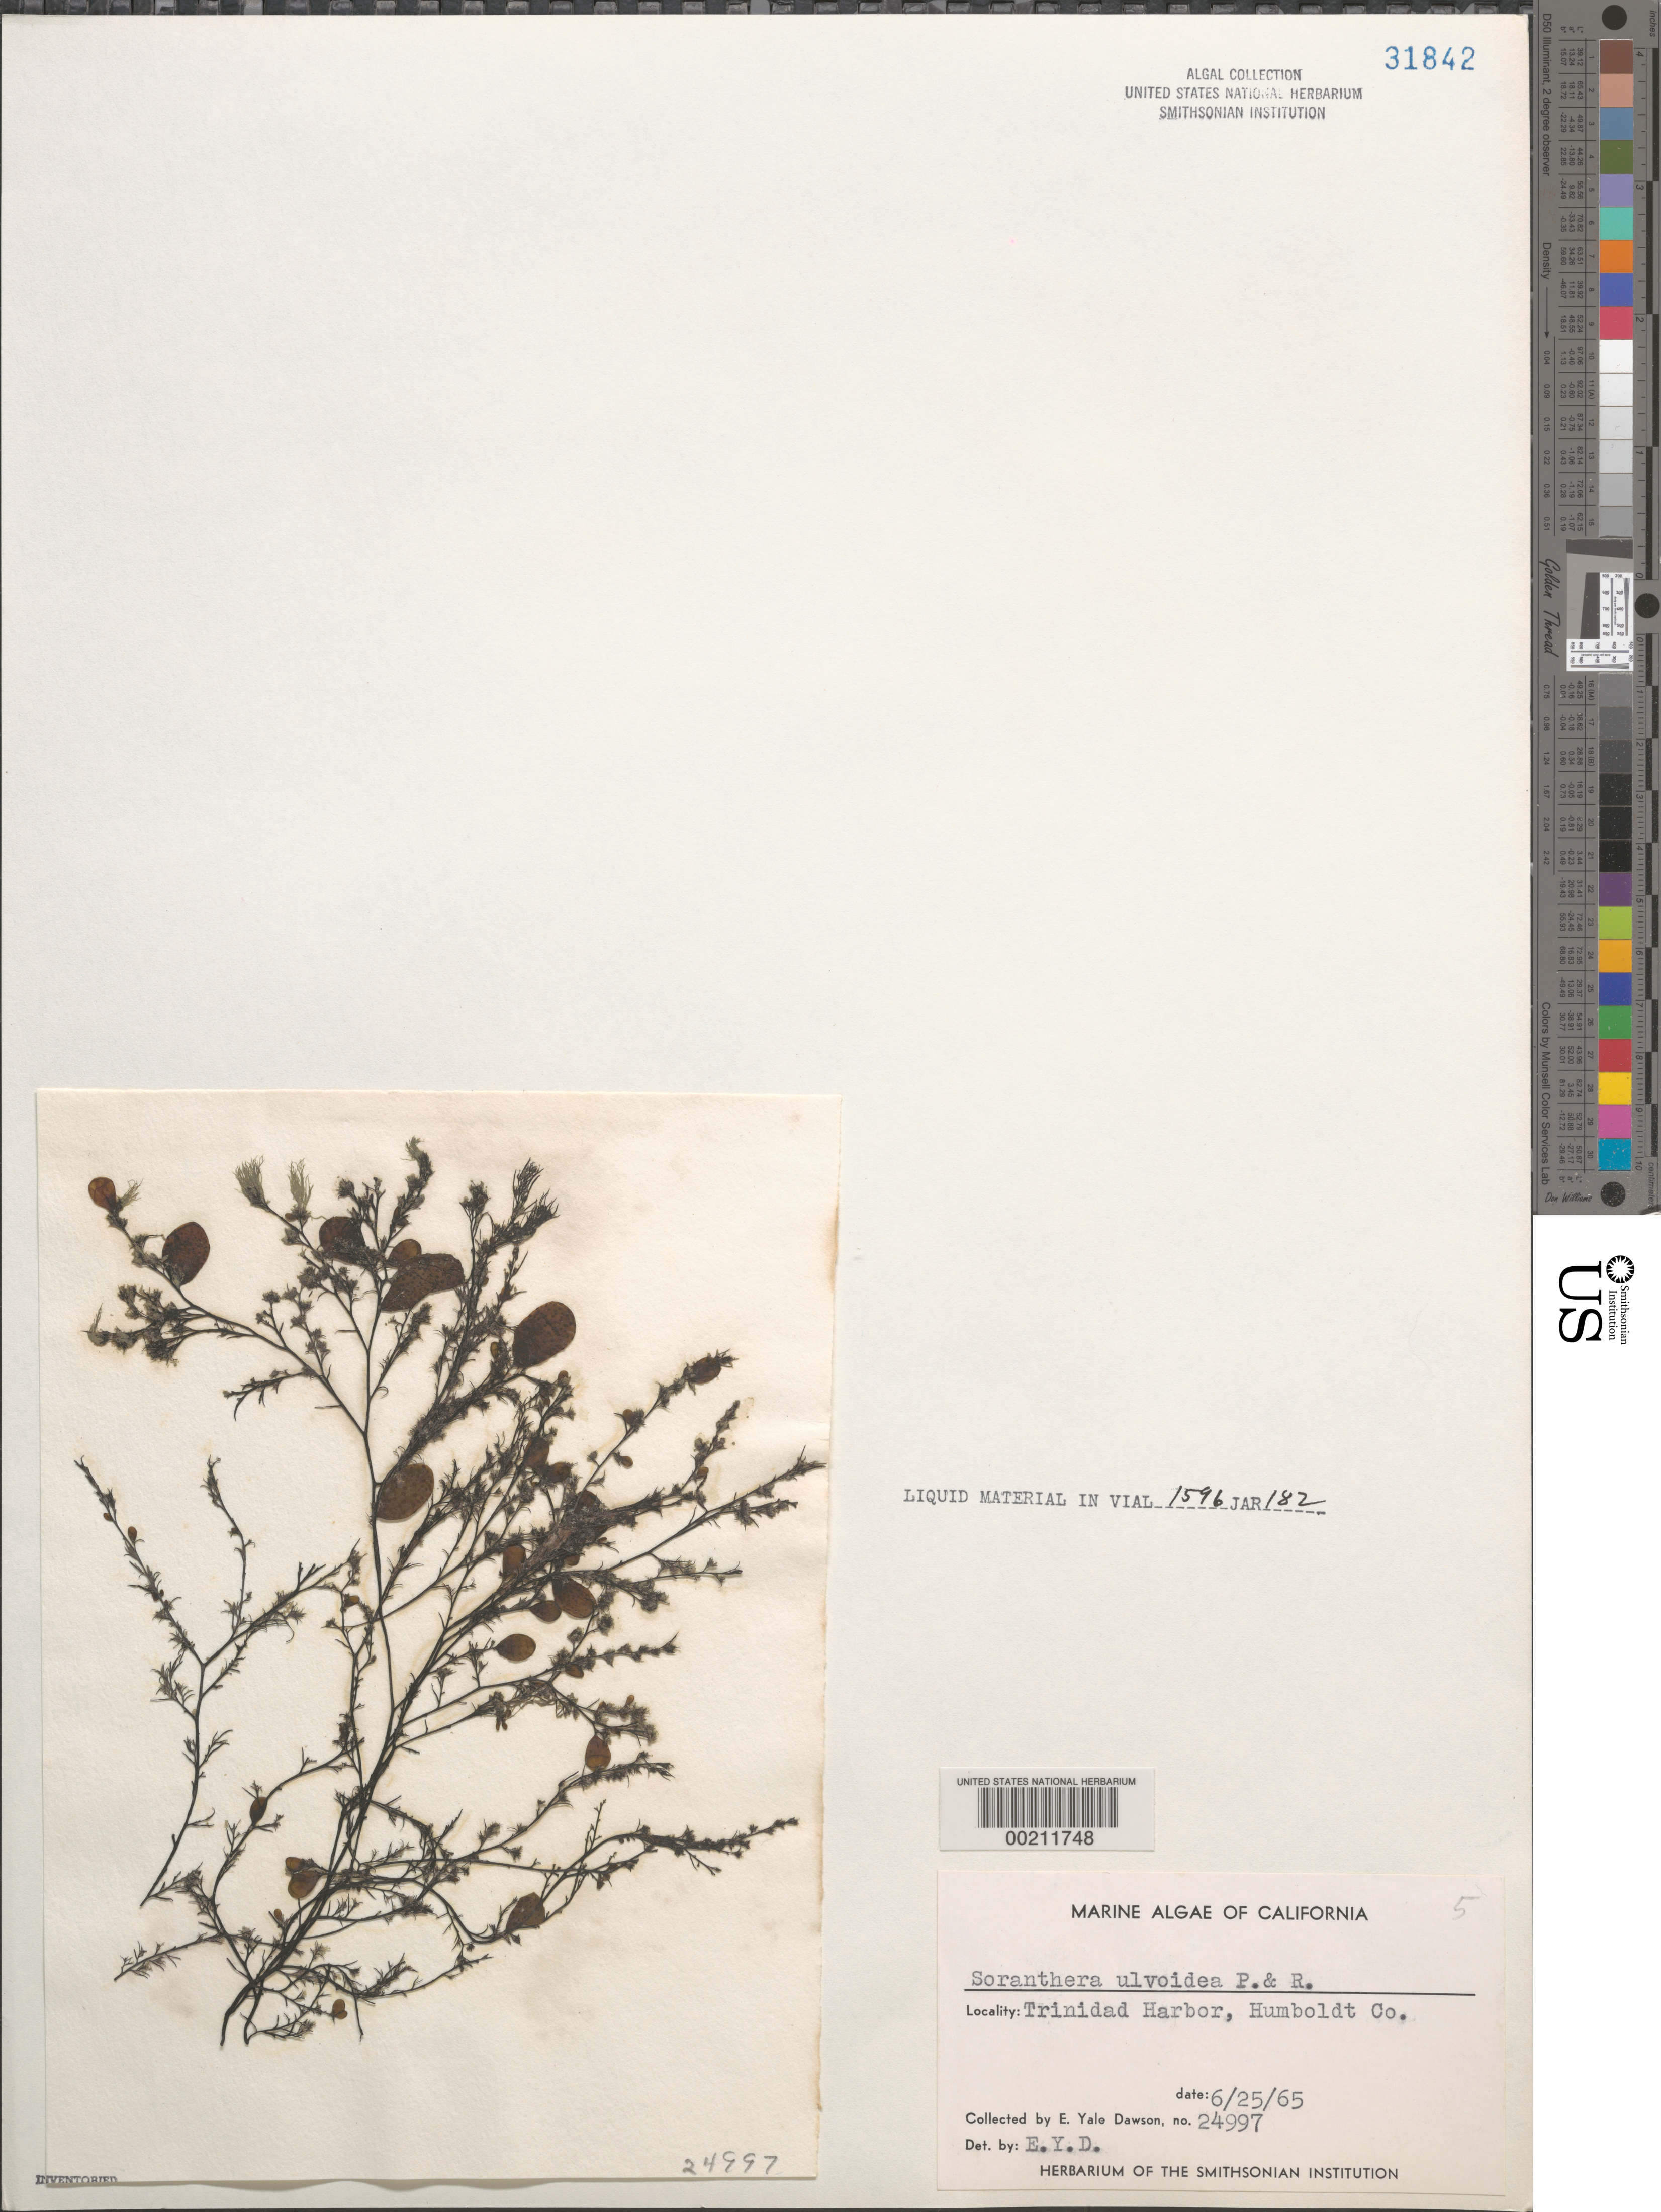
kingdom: Chromista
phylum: Ochrophyta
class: Phaeophyceae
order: Dictyosiphonales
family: Punctariaceae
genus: Soranthera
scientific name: Soranthera ulvoidea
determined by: Dawson, E. Y.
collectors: E. Y. Dawson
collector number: EYD 24997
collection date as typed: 25 Jun 1965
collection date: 1965-06-25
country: United States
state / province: California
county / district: Humboldt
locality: Trinidad Harbor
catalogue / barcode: US 31842